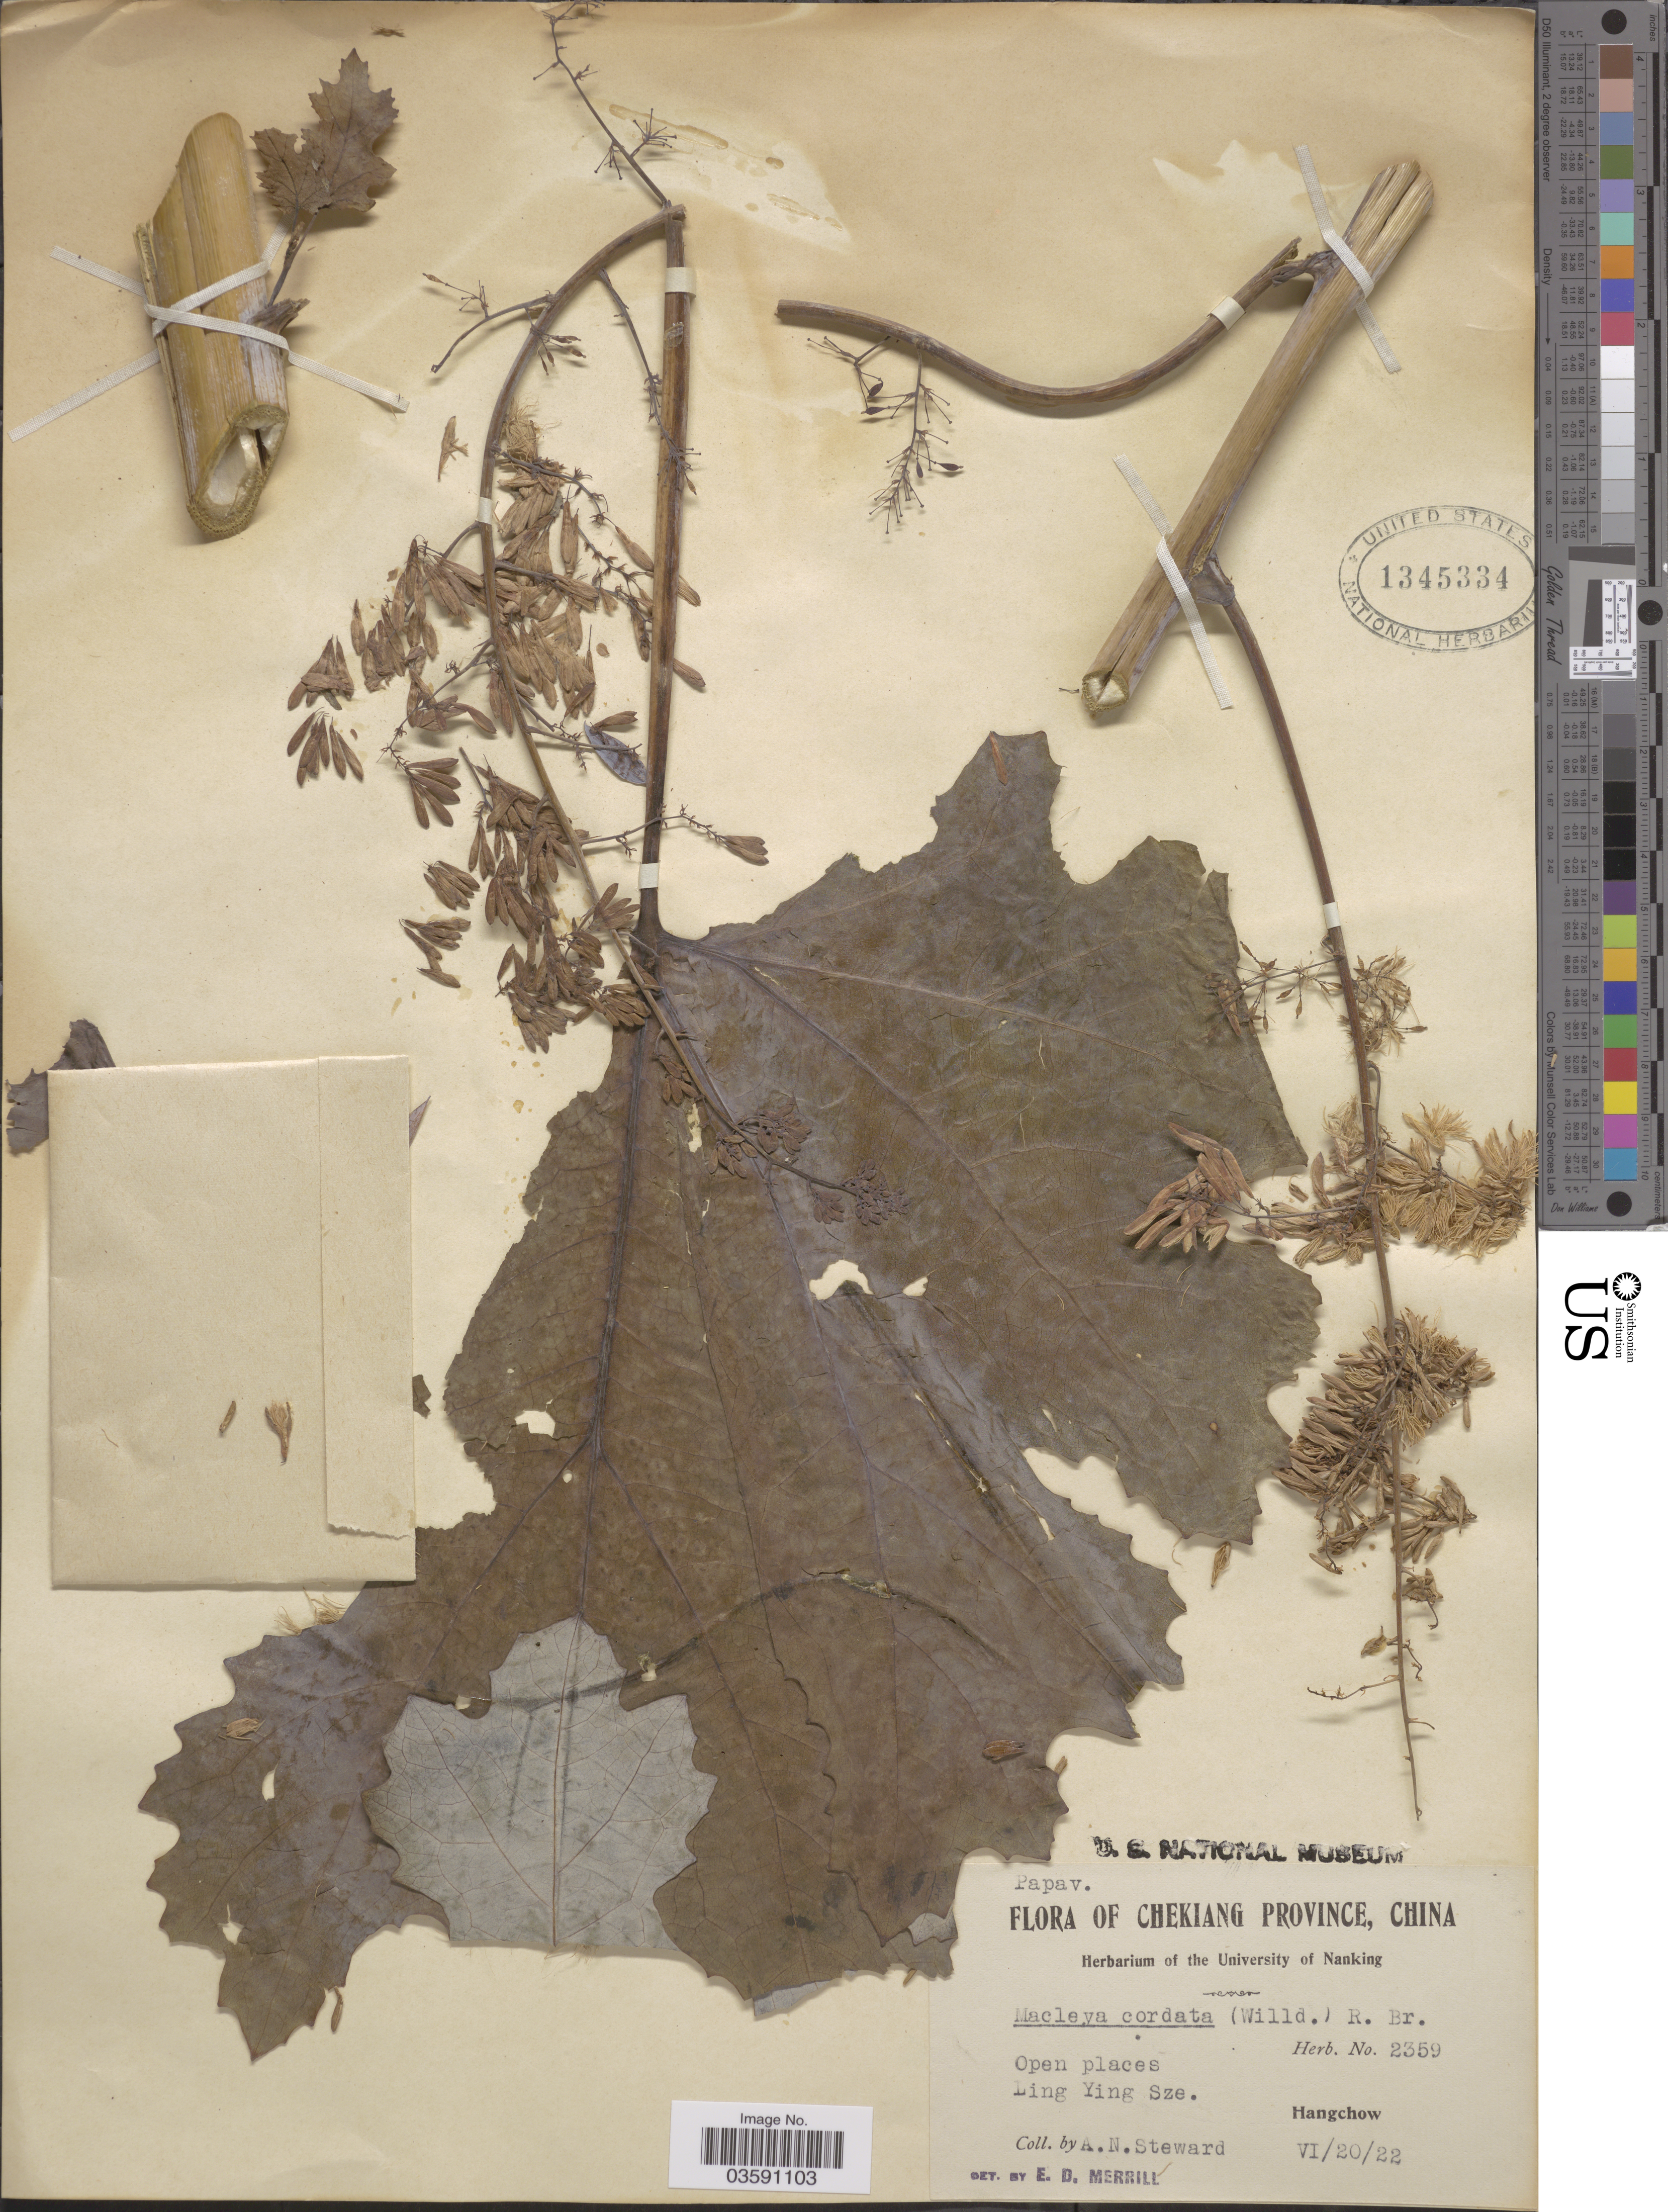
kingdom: Plantae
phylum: Tracheophyta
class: Magnoliopsida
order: Ranunculales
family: Papaveraceae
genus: Macleaya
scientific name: Macleaya cordata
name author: (Willd.) R. Br.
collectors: A. N. Steward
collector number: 2359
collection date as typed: Transcribed d/m/y: 20/6/22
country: China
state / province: Zhejiang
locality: Chekiang Province. Ling Ying Sze. Hangchow.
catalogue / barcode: US 1345334